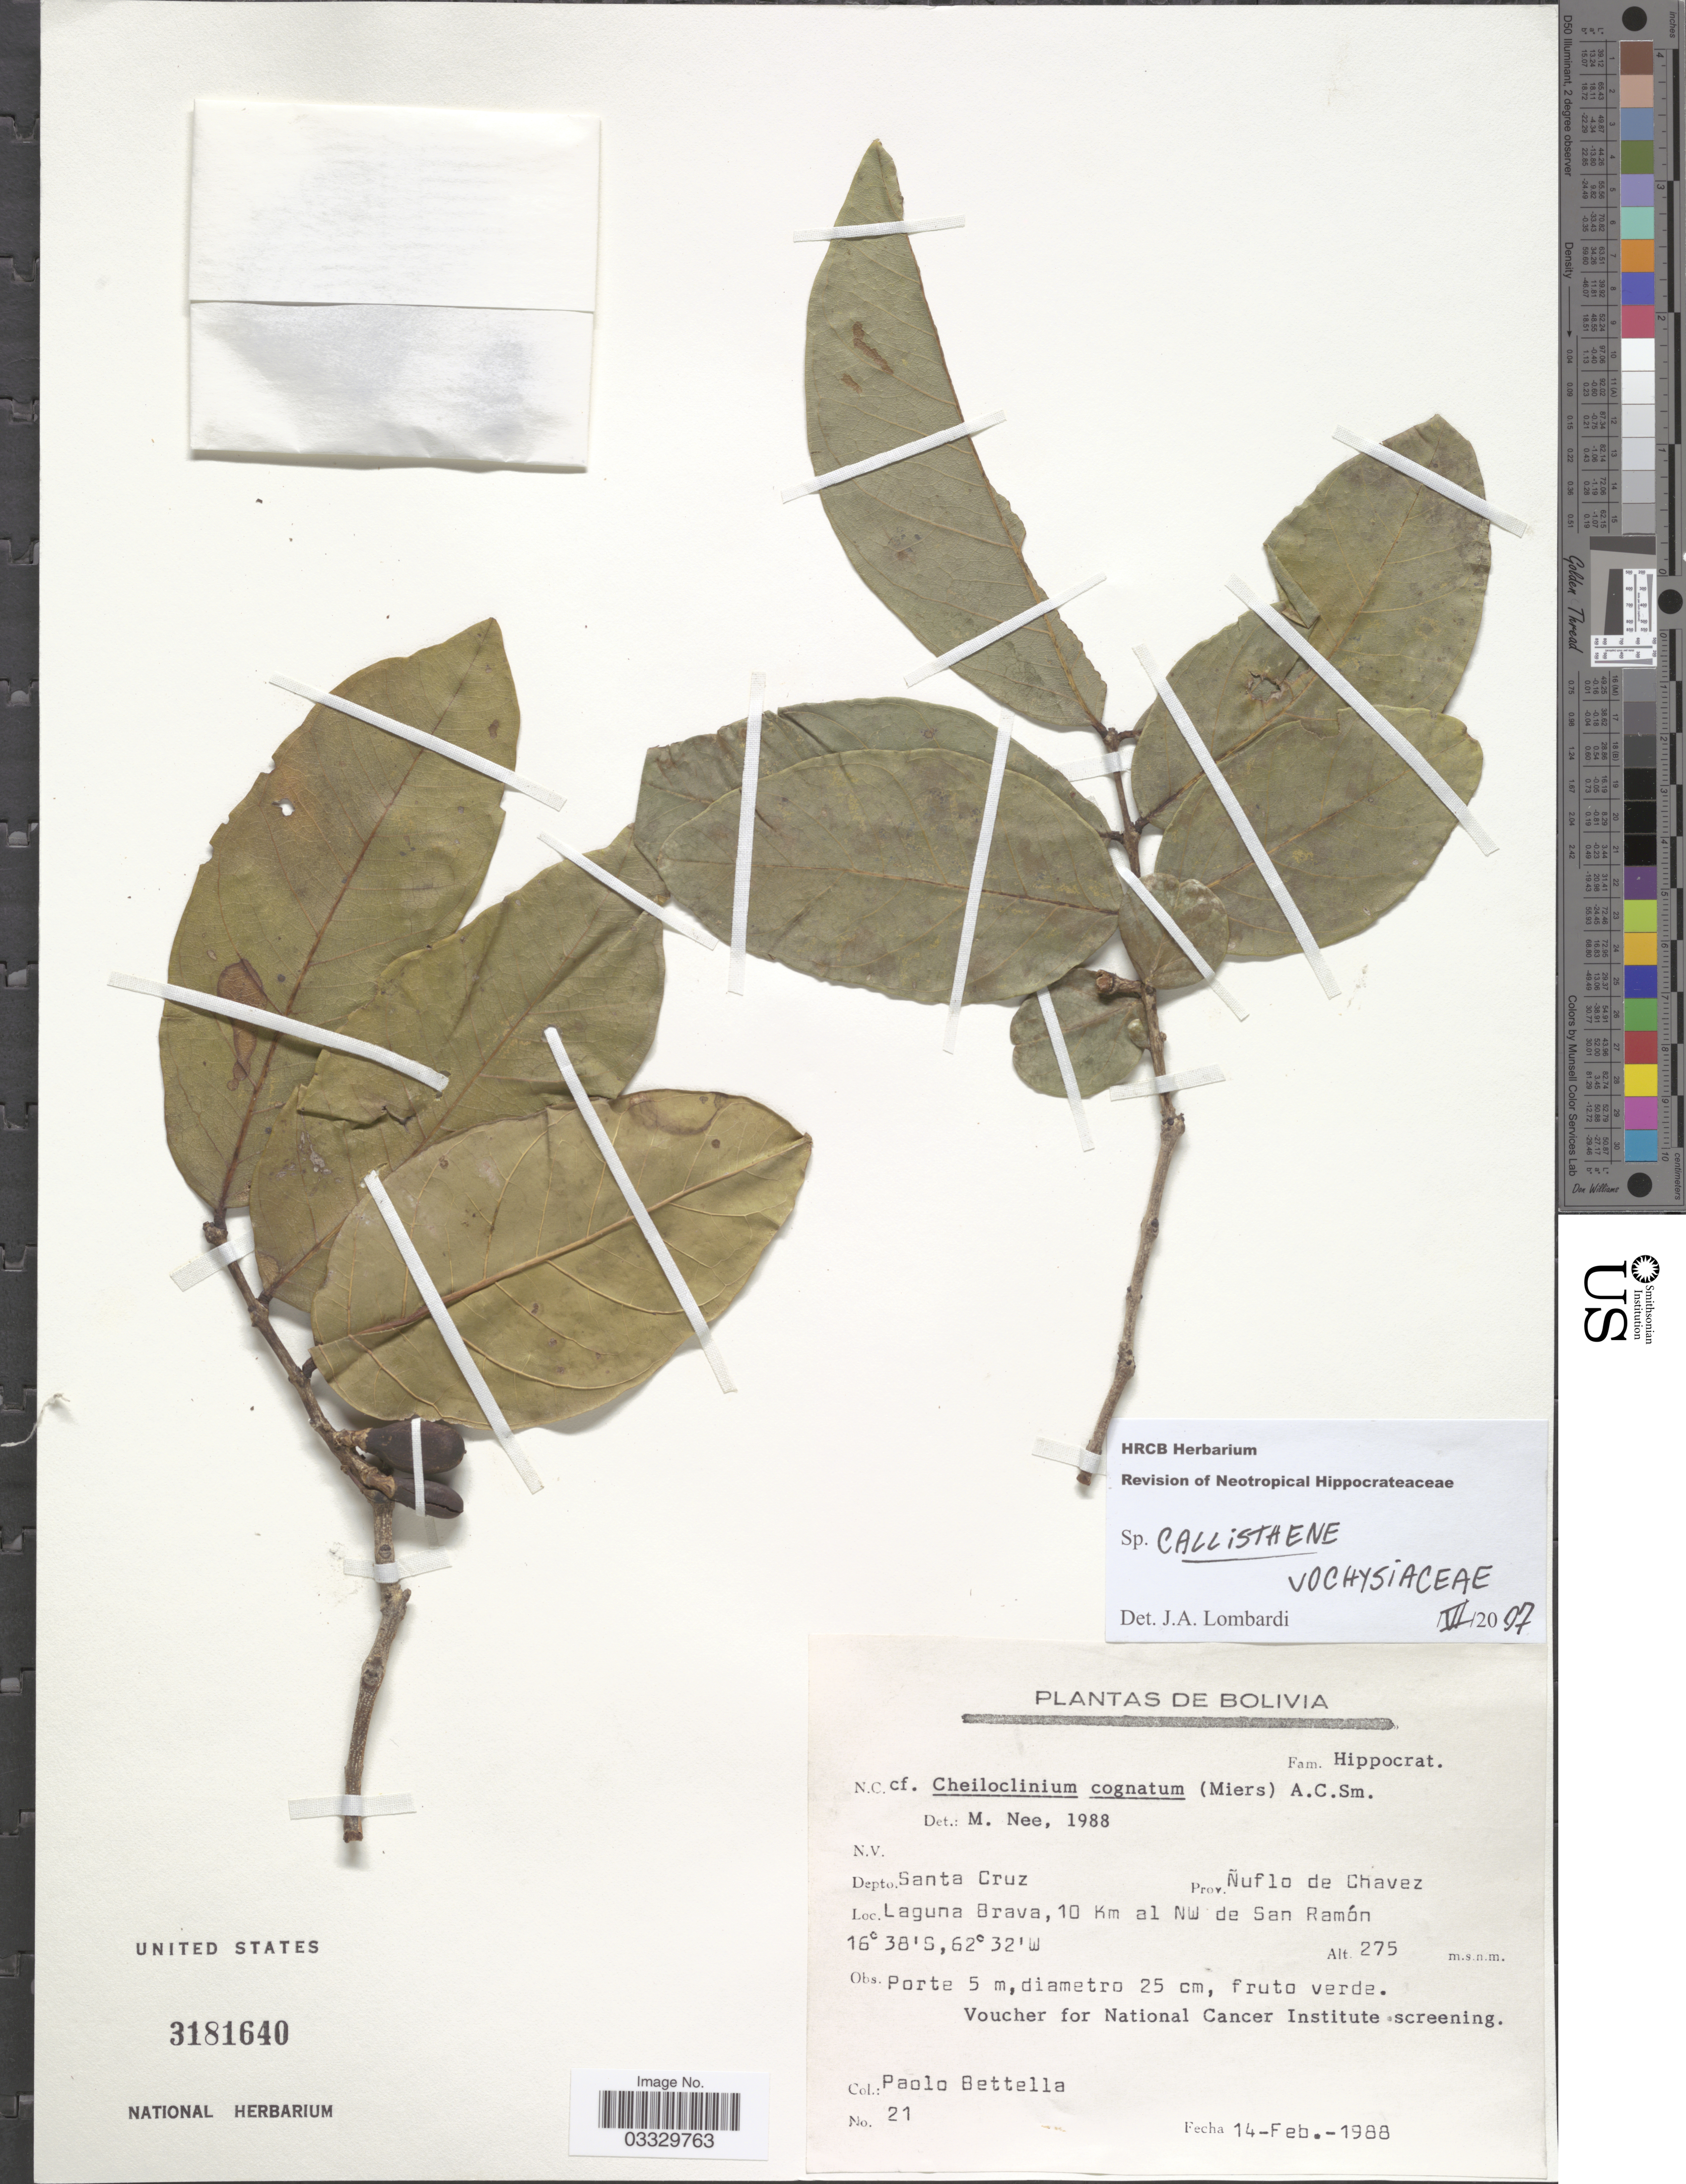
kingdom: Plantae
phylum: Tracheophyta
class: Magnoliopsida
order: Myrtales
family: Vochysiaceae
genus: Callisthene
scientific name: Callisthene sp.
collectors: P. Bettella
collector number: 21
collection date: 1988-02-14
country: Bolivia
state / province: Santa Cruz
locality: Depto. Santa Cruz. Prov. Ñuflo de Chavez. Laguna Brava, 10 Km al NW de San Ramón.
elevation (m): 275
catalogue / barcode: US 3181640